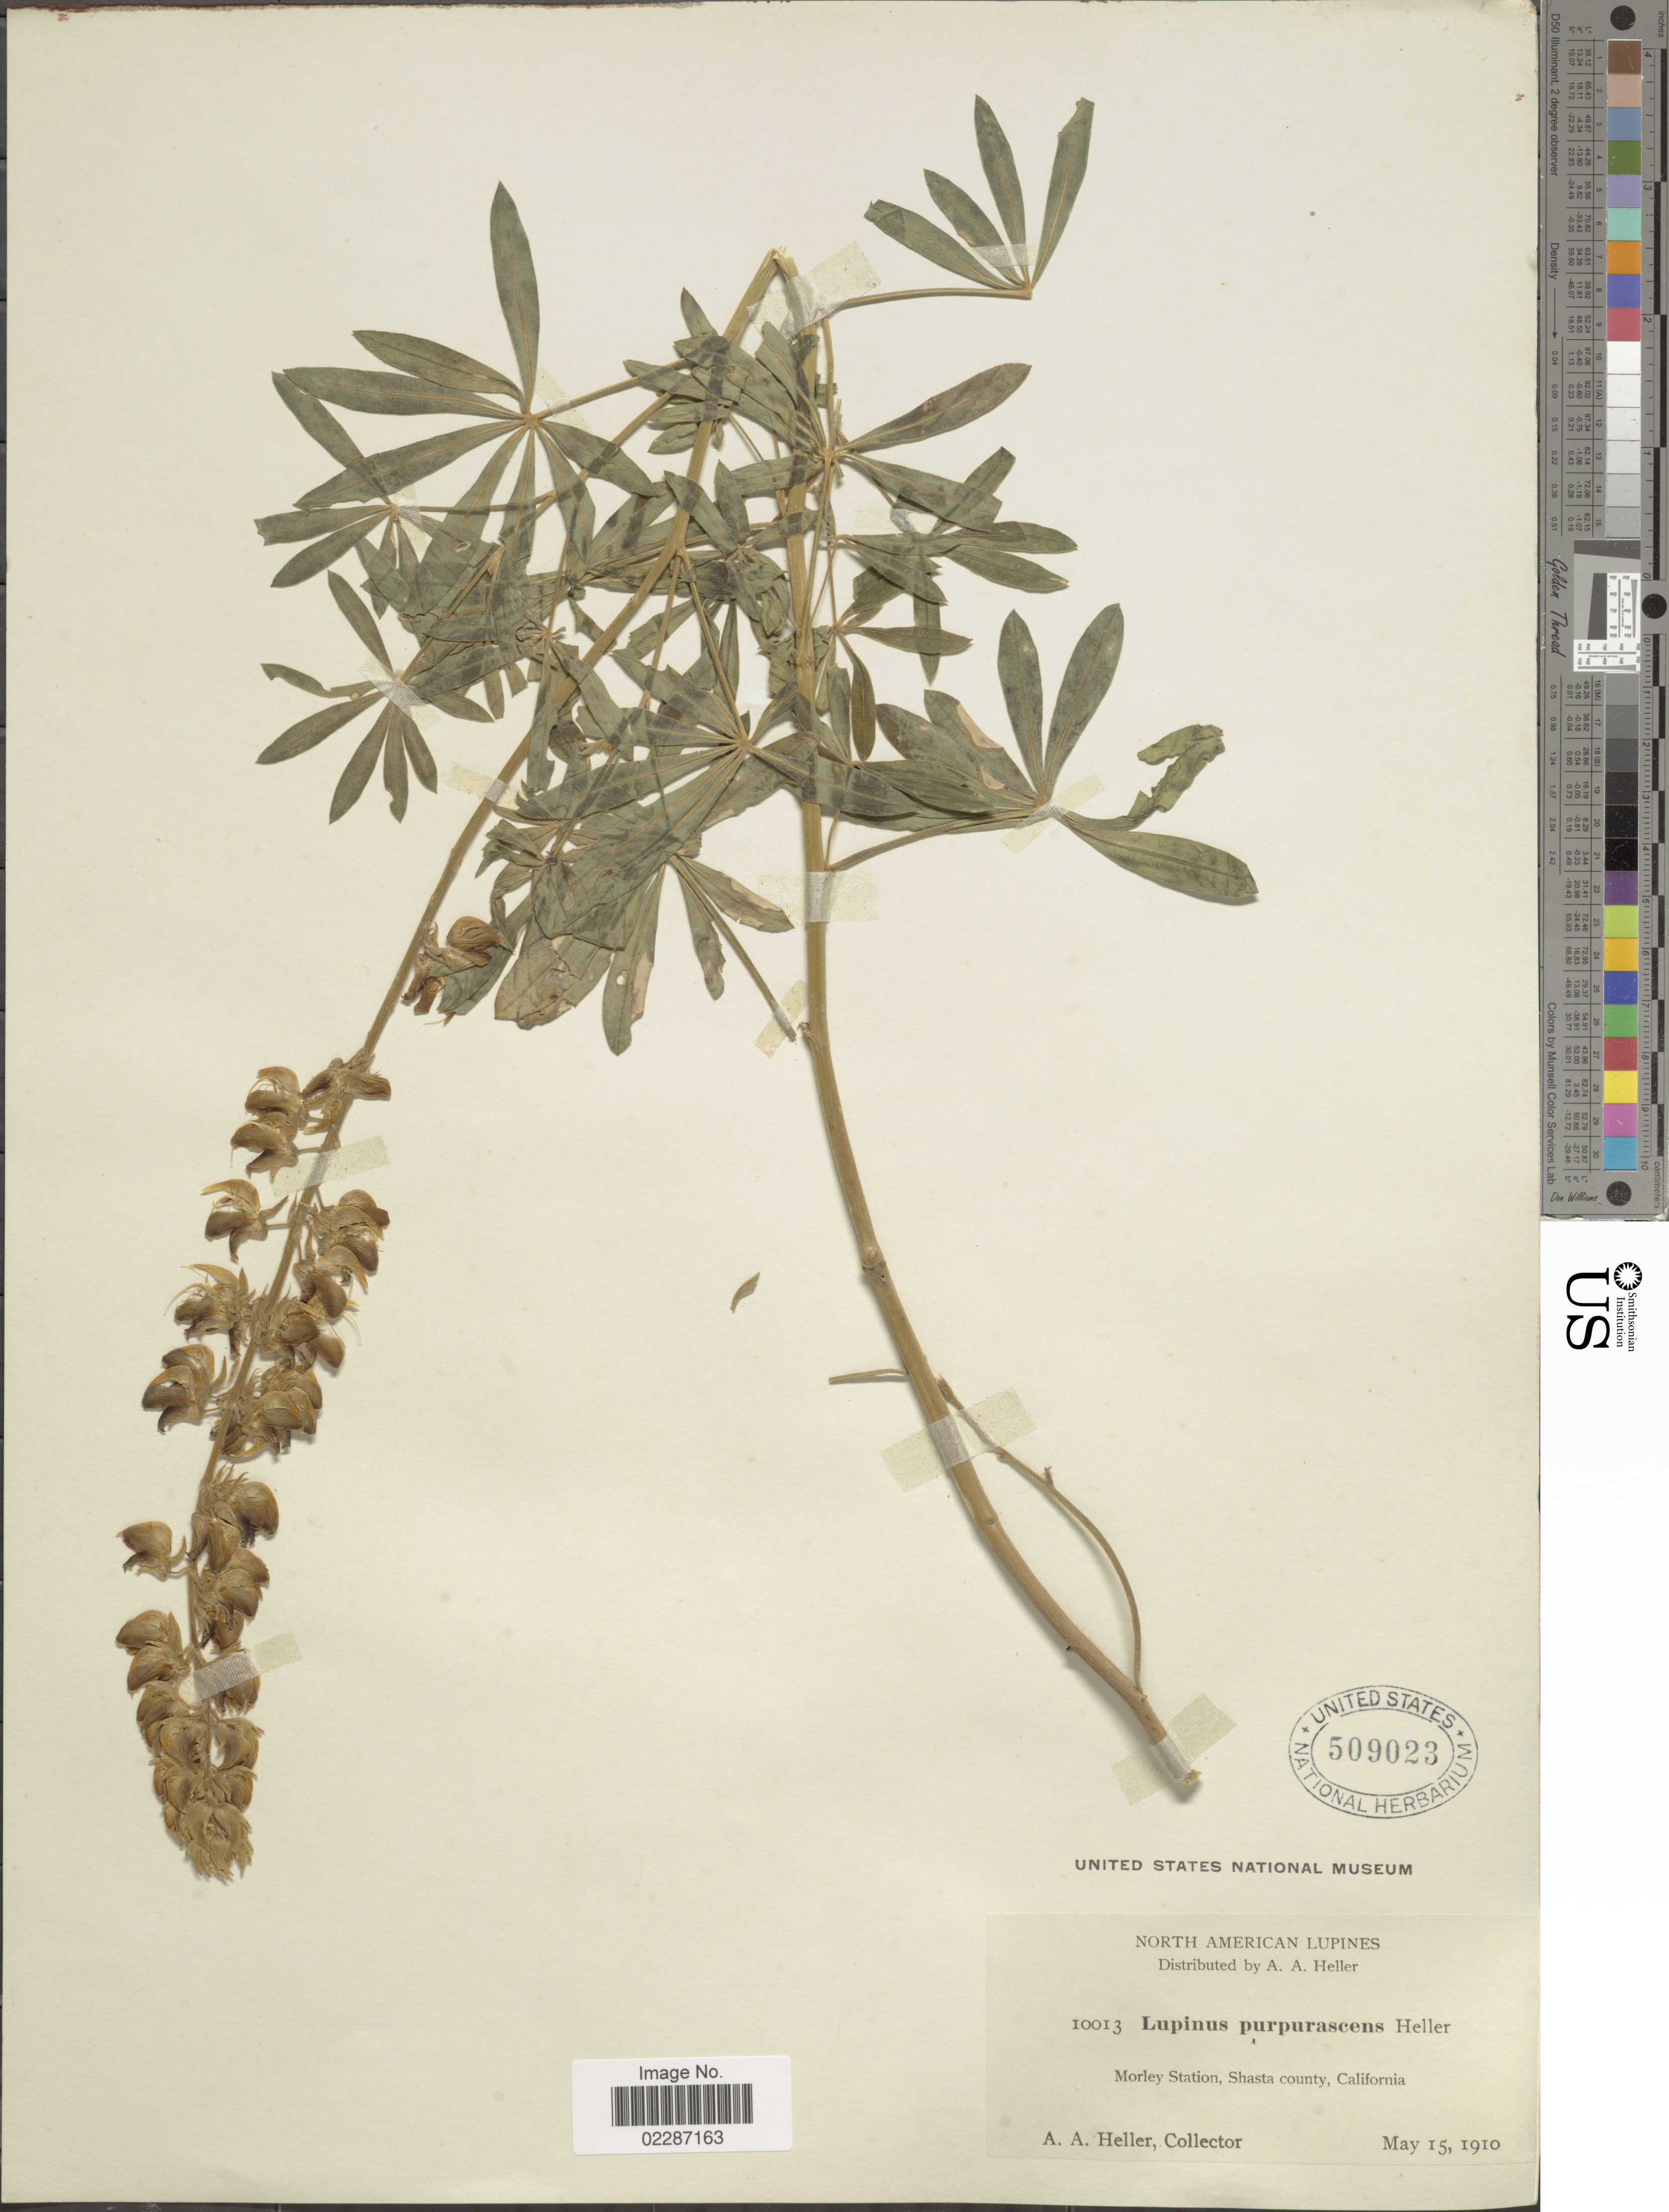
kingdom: Plantae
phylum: Tracheophyta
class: Magnoliopsida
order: Fabales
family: Fabaceae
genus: Lupinus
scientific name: Lupinus purpurascens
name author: A. Heller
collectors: A. A. Heller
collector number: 10013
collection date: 1910-05-15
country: United States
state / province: California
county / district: Shasta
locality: Morley Station, Shasta County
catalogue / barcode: US 509023